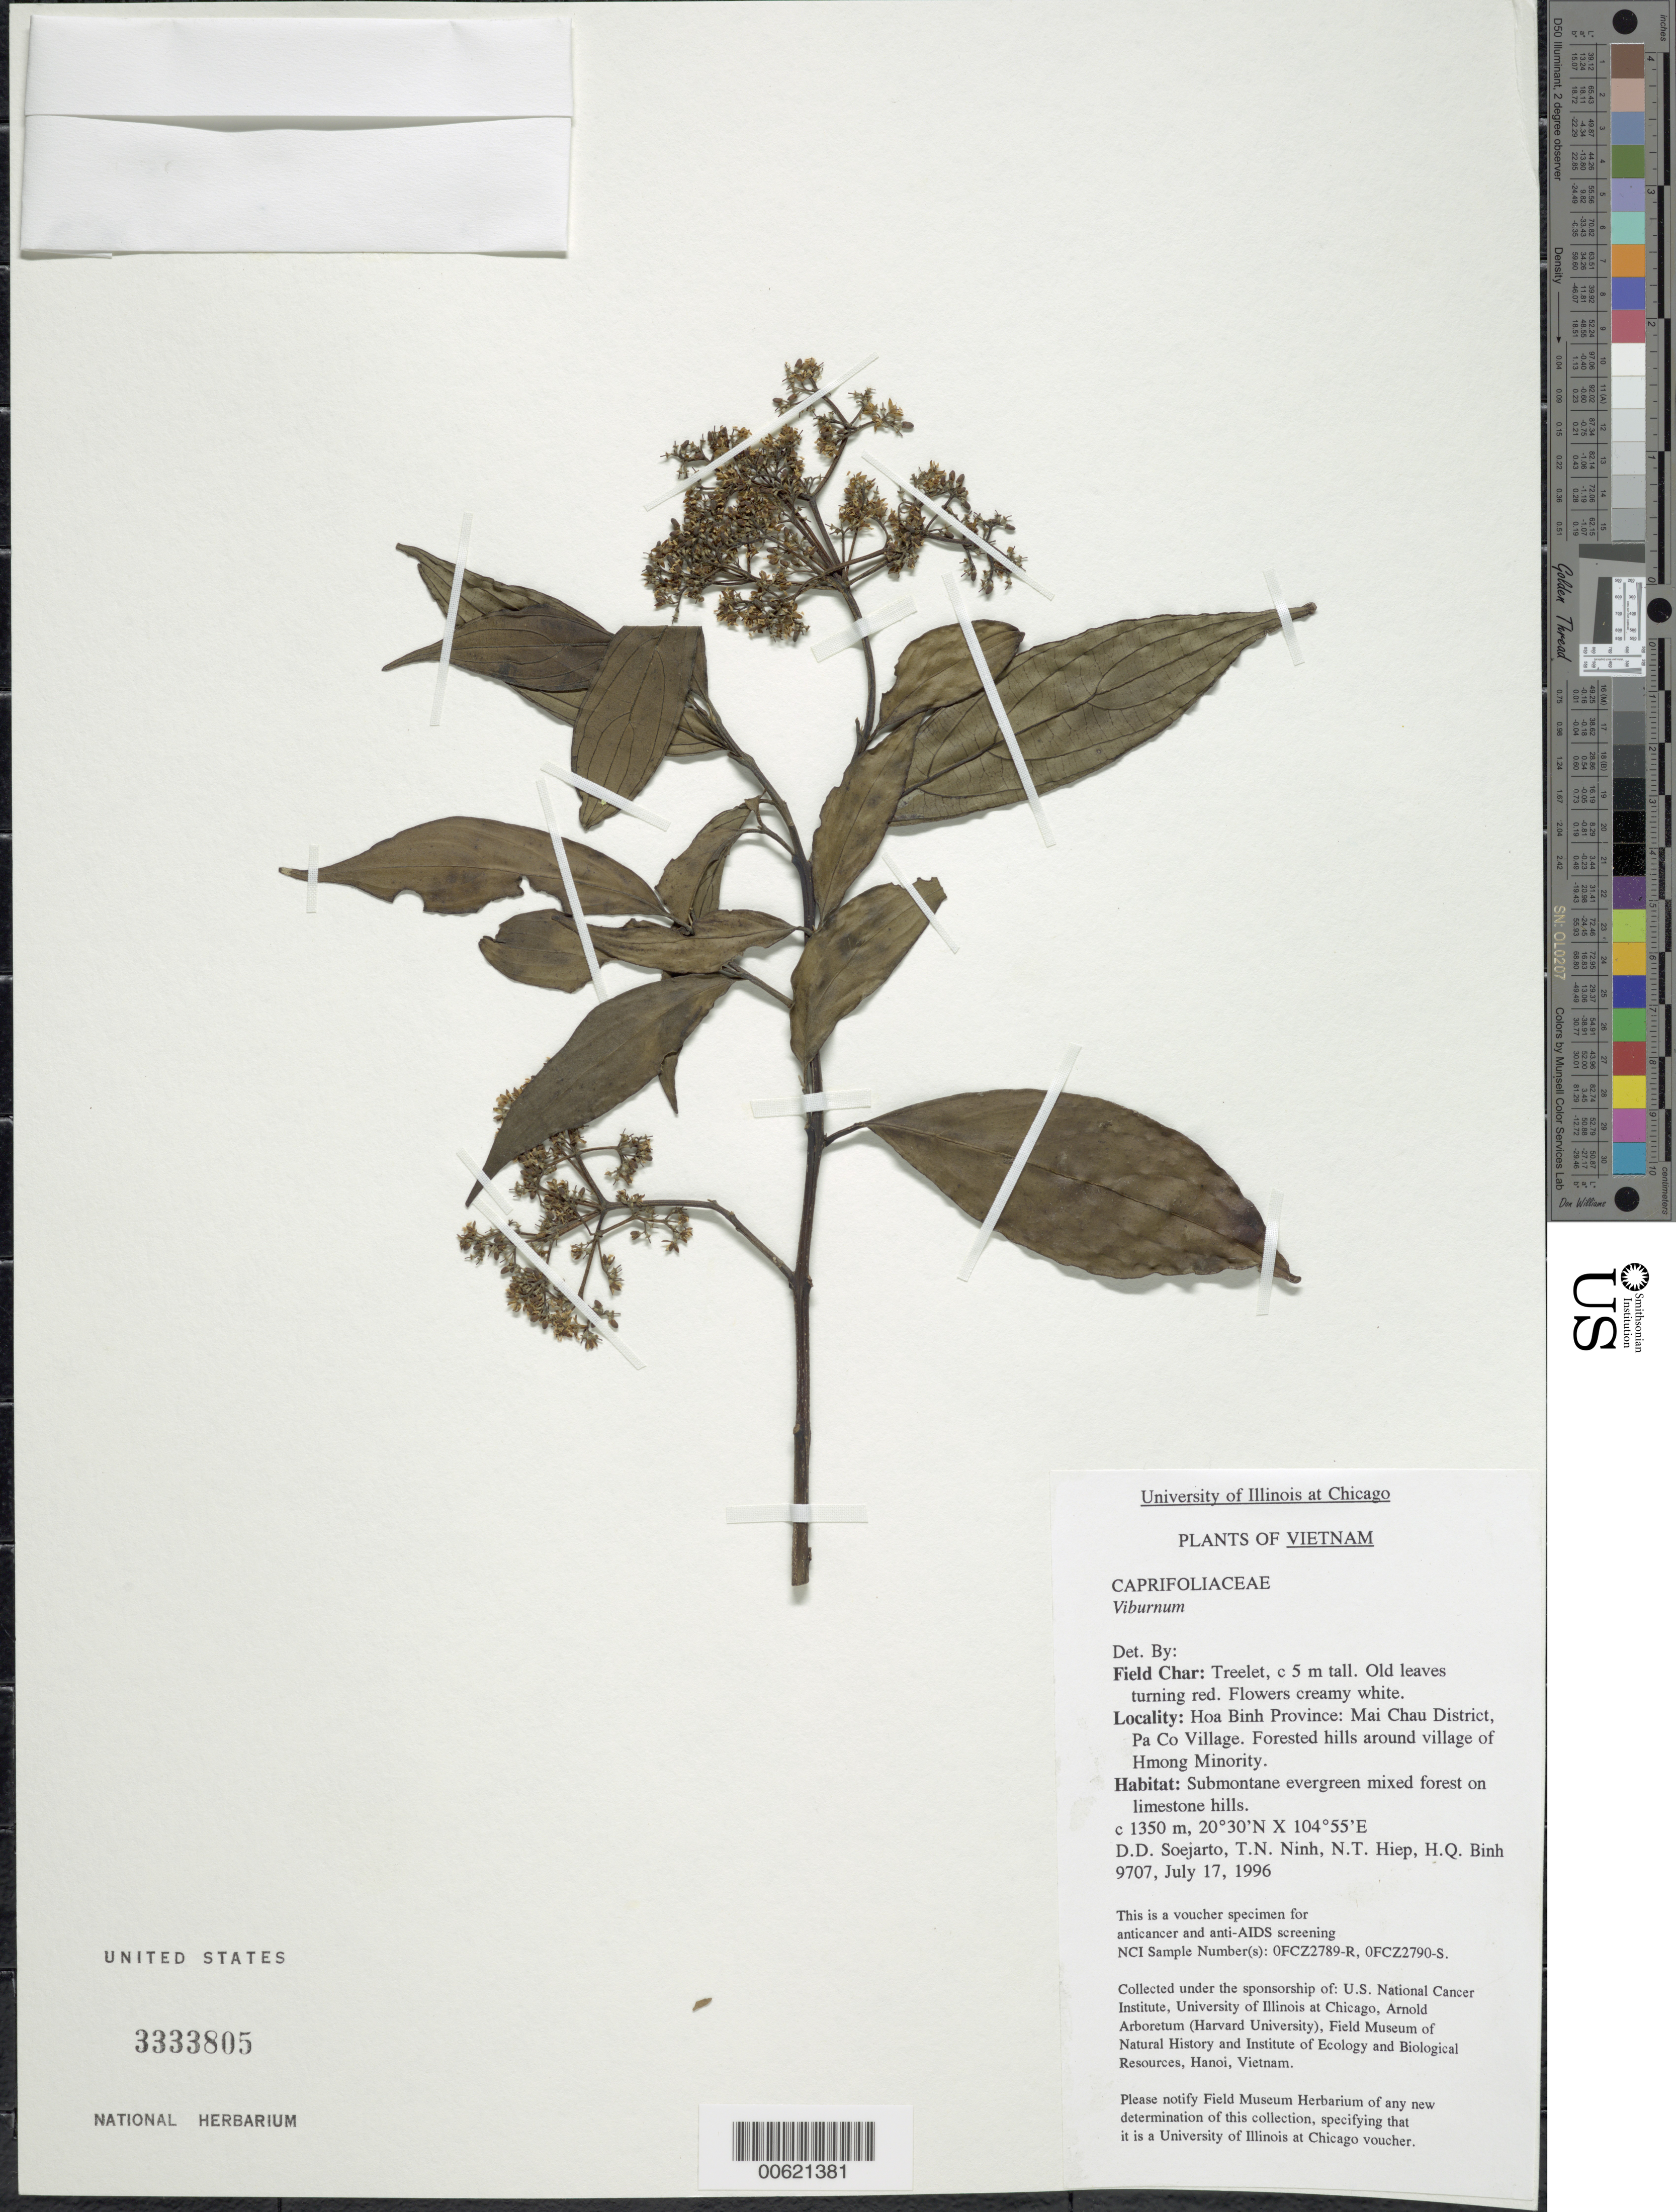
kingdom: Plantae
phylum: Tracheophyta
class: Magnoliopsida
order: Dipsacales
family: Viburnaceae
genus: Viburnum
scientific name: Viburnum sp.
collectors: T. N. Ninh, N. T. Hiep & H. Q. Binh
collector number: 9707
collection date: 1996-07-17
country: Vietnam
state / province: Hoa Binh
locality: Mai Chau District, Pa Co Village. Forested hills around village of Hmong Minority.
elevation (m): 1350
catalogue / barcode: US 3333805